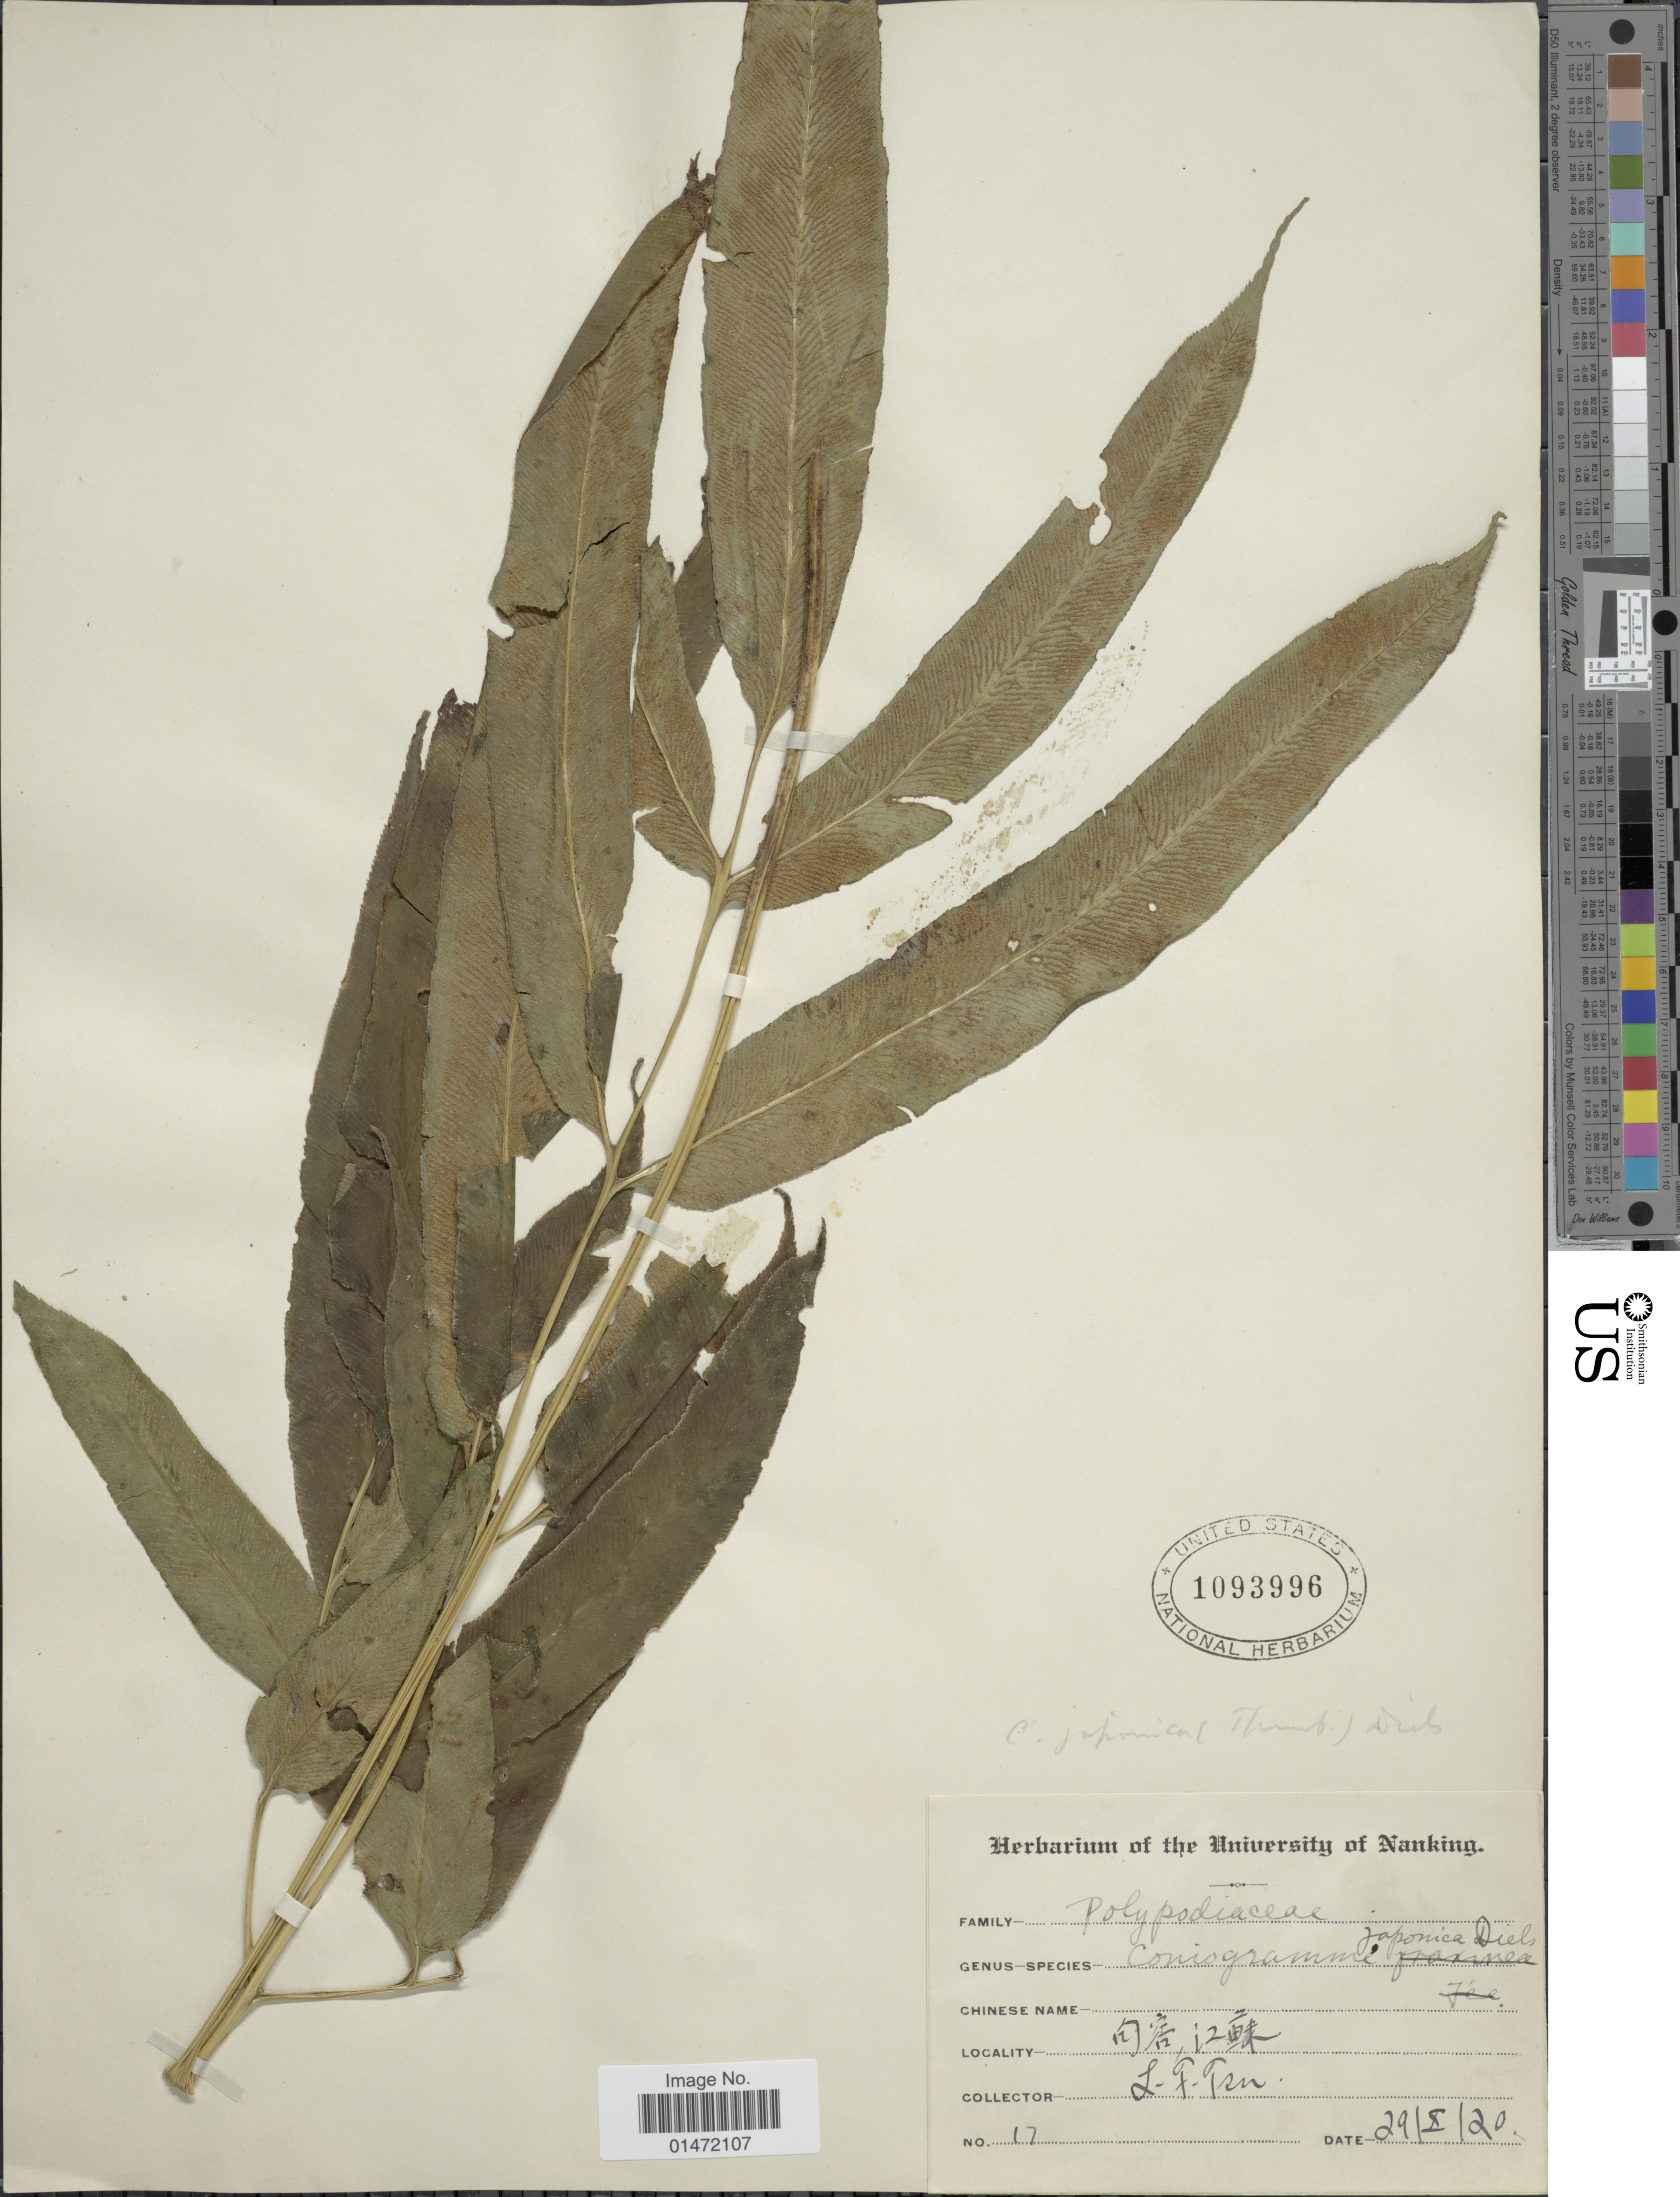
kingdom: Plantae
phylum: Tracheophyta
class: Polypodiopsida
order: Polypodiales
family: Pteridaceae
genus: Coniogramme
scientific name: Coniogramme japonica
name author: (Thunb. ex Murray) Diels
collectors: L. Tsu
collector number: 17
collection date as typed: Transcribed d/m/y: 29/10/20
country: China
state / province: Jiangsu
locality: X, Jiangsu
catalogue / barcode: US 1093996